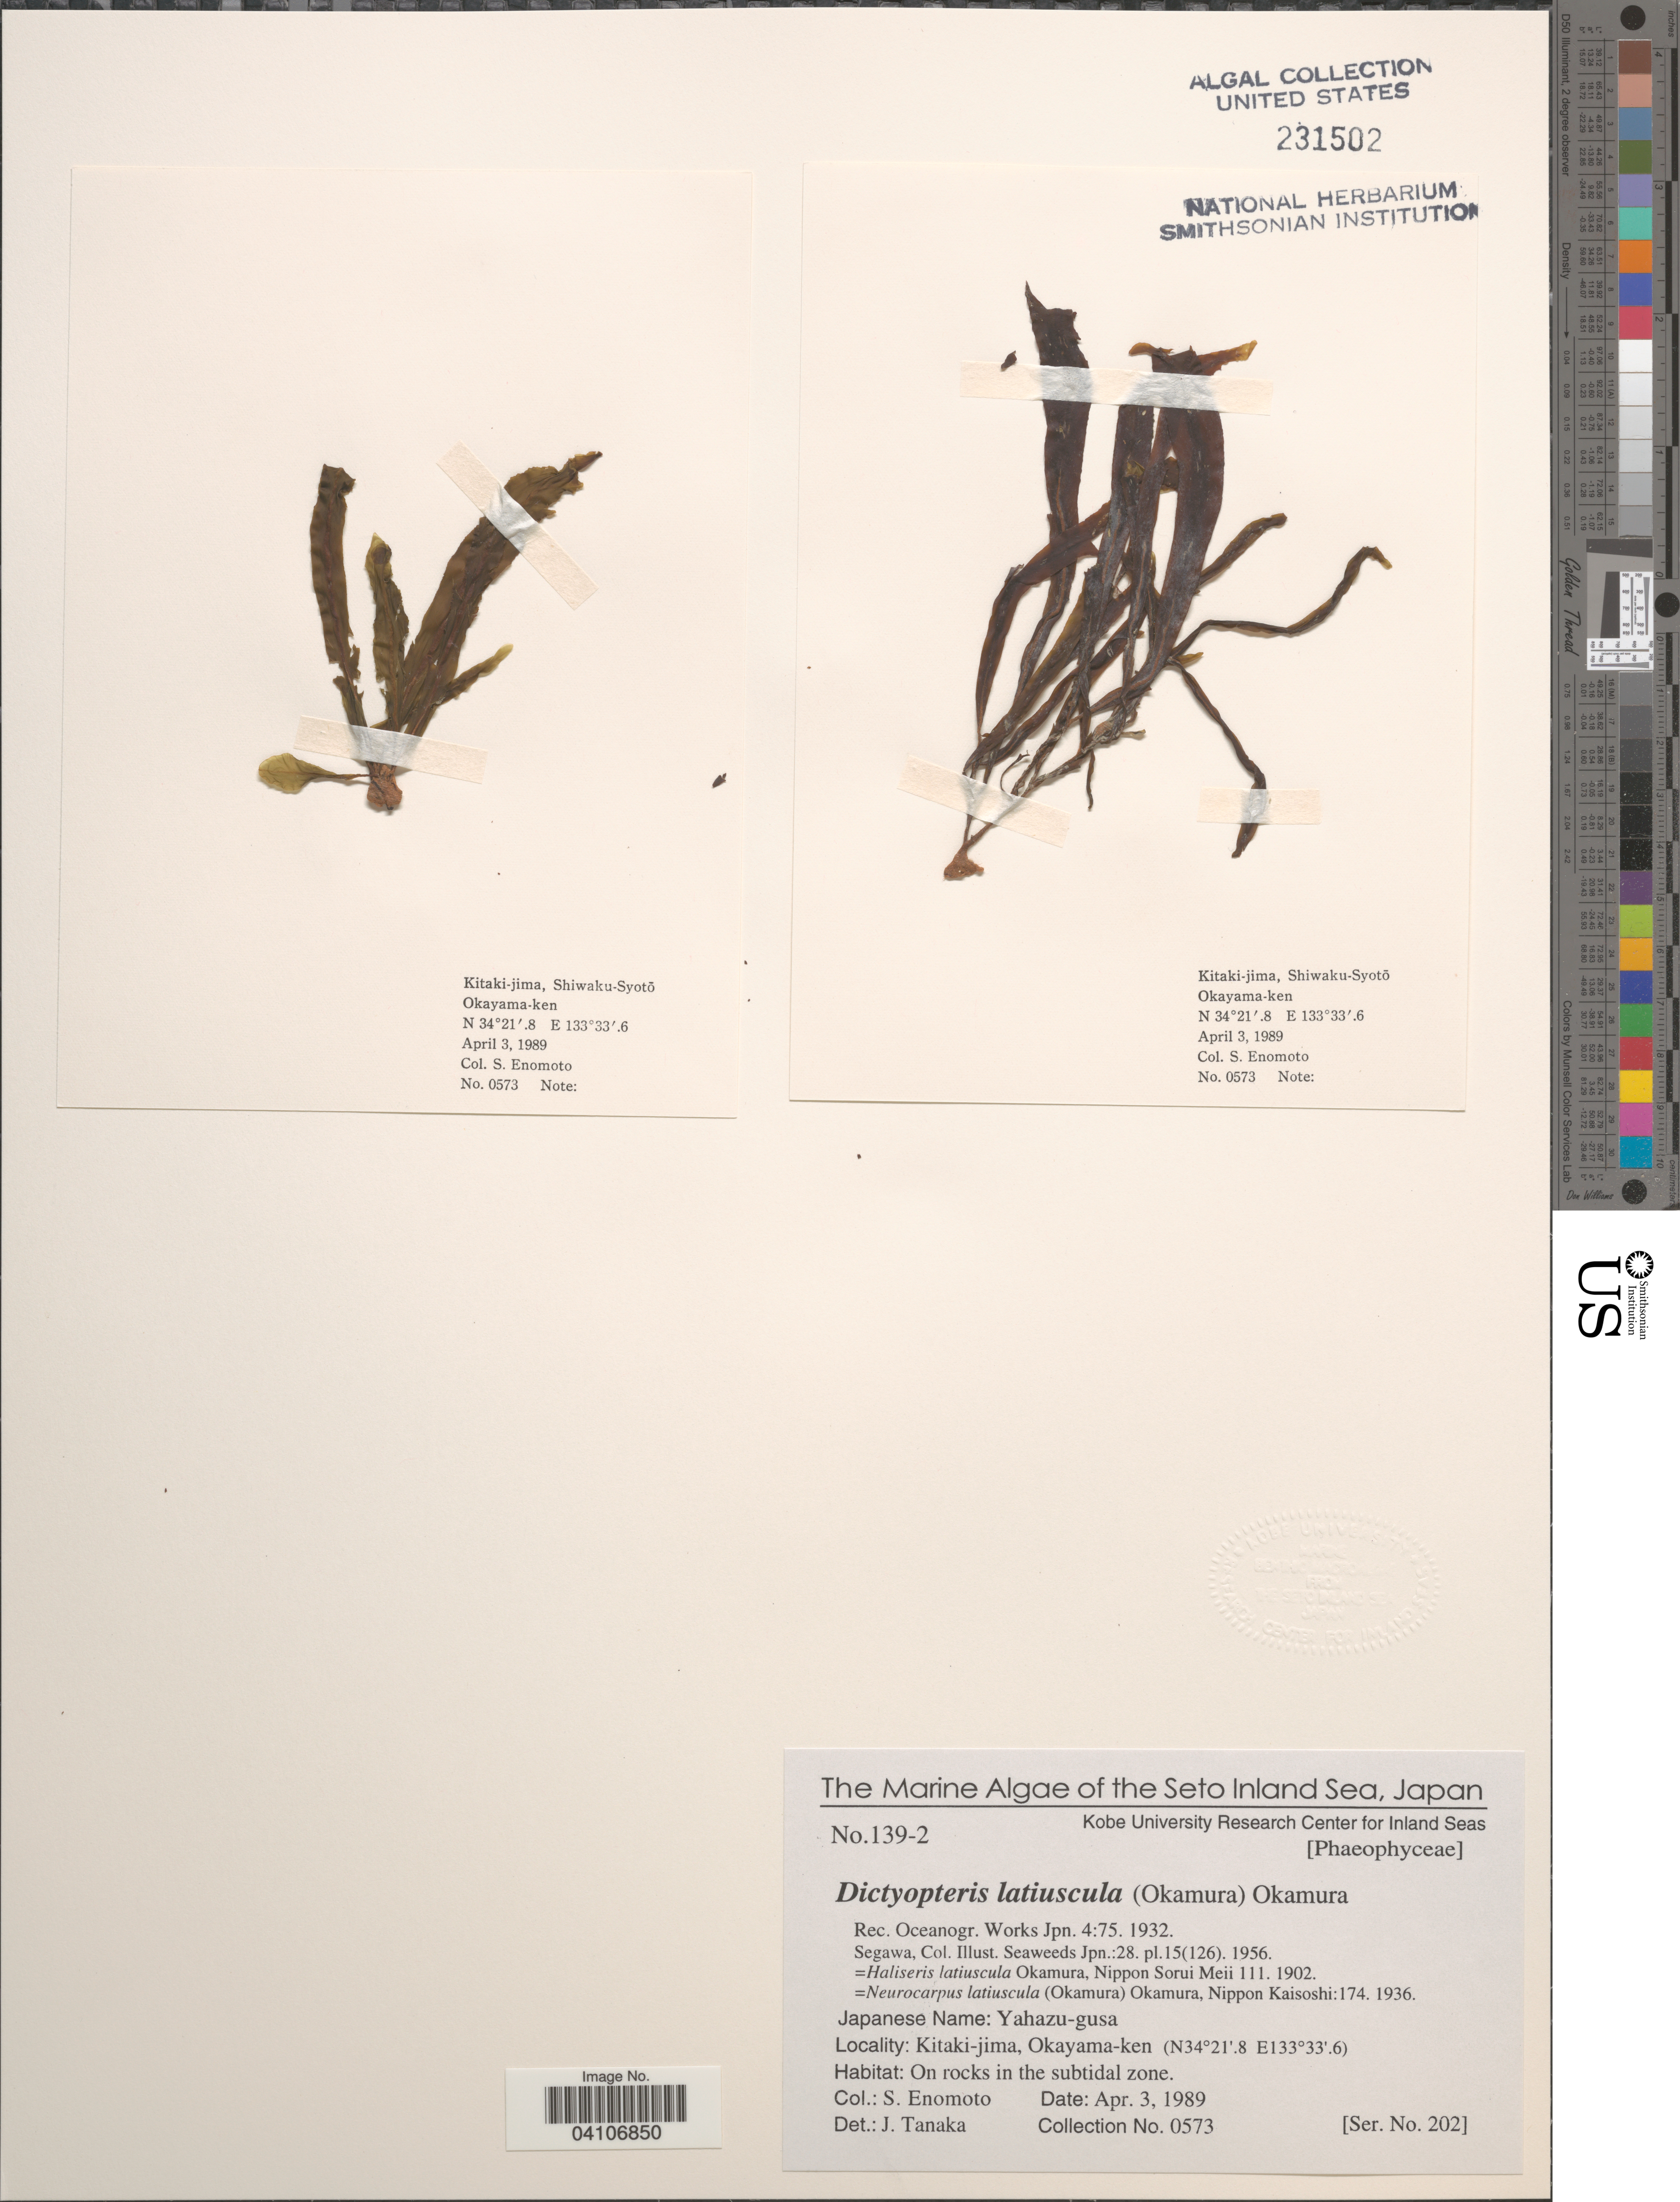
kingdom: Chromista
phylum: Ochrophyta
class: Phaeophyceae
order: Dictyotales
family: Dictyotaceae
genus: Dictyopteris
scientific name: Dictyopteris latiuscula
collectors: S. Enomoto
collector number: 0573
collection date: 1989-04-03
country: Japan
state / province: Okayama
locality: The Seto Inland Sea. Kitaki-jima, Okayama-ken. On rocks in the subtidal zone.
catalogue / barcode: US 231502